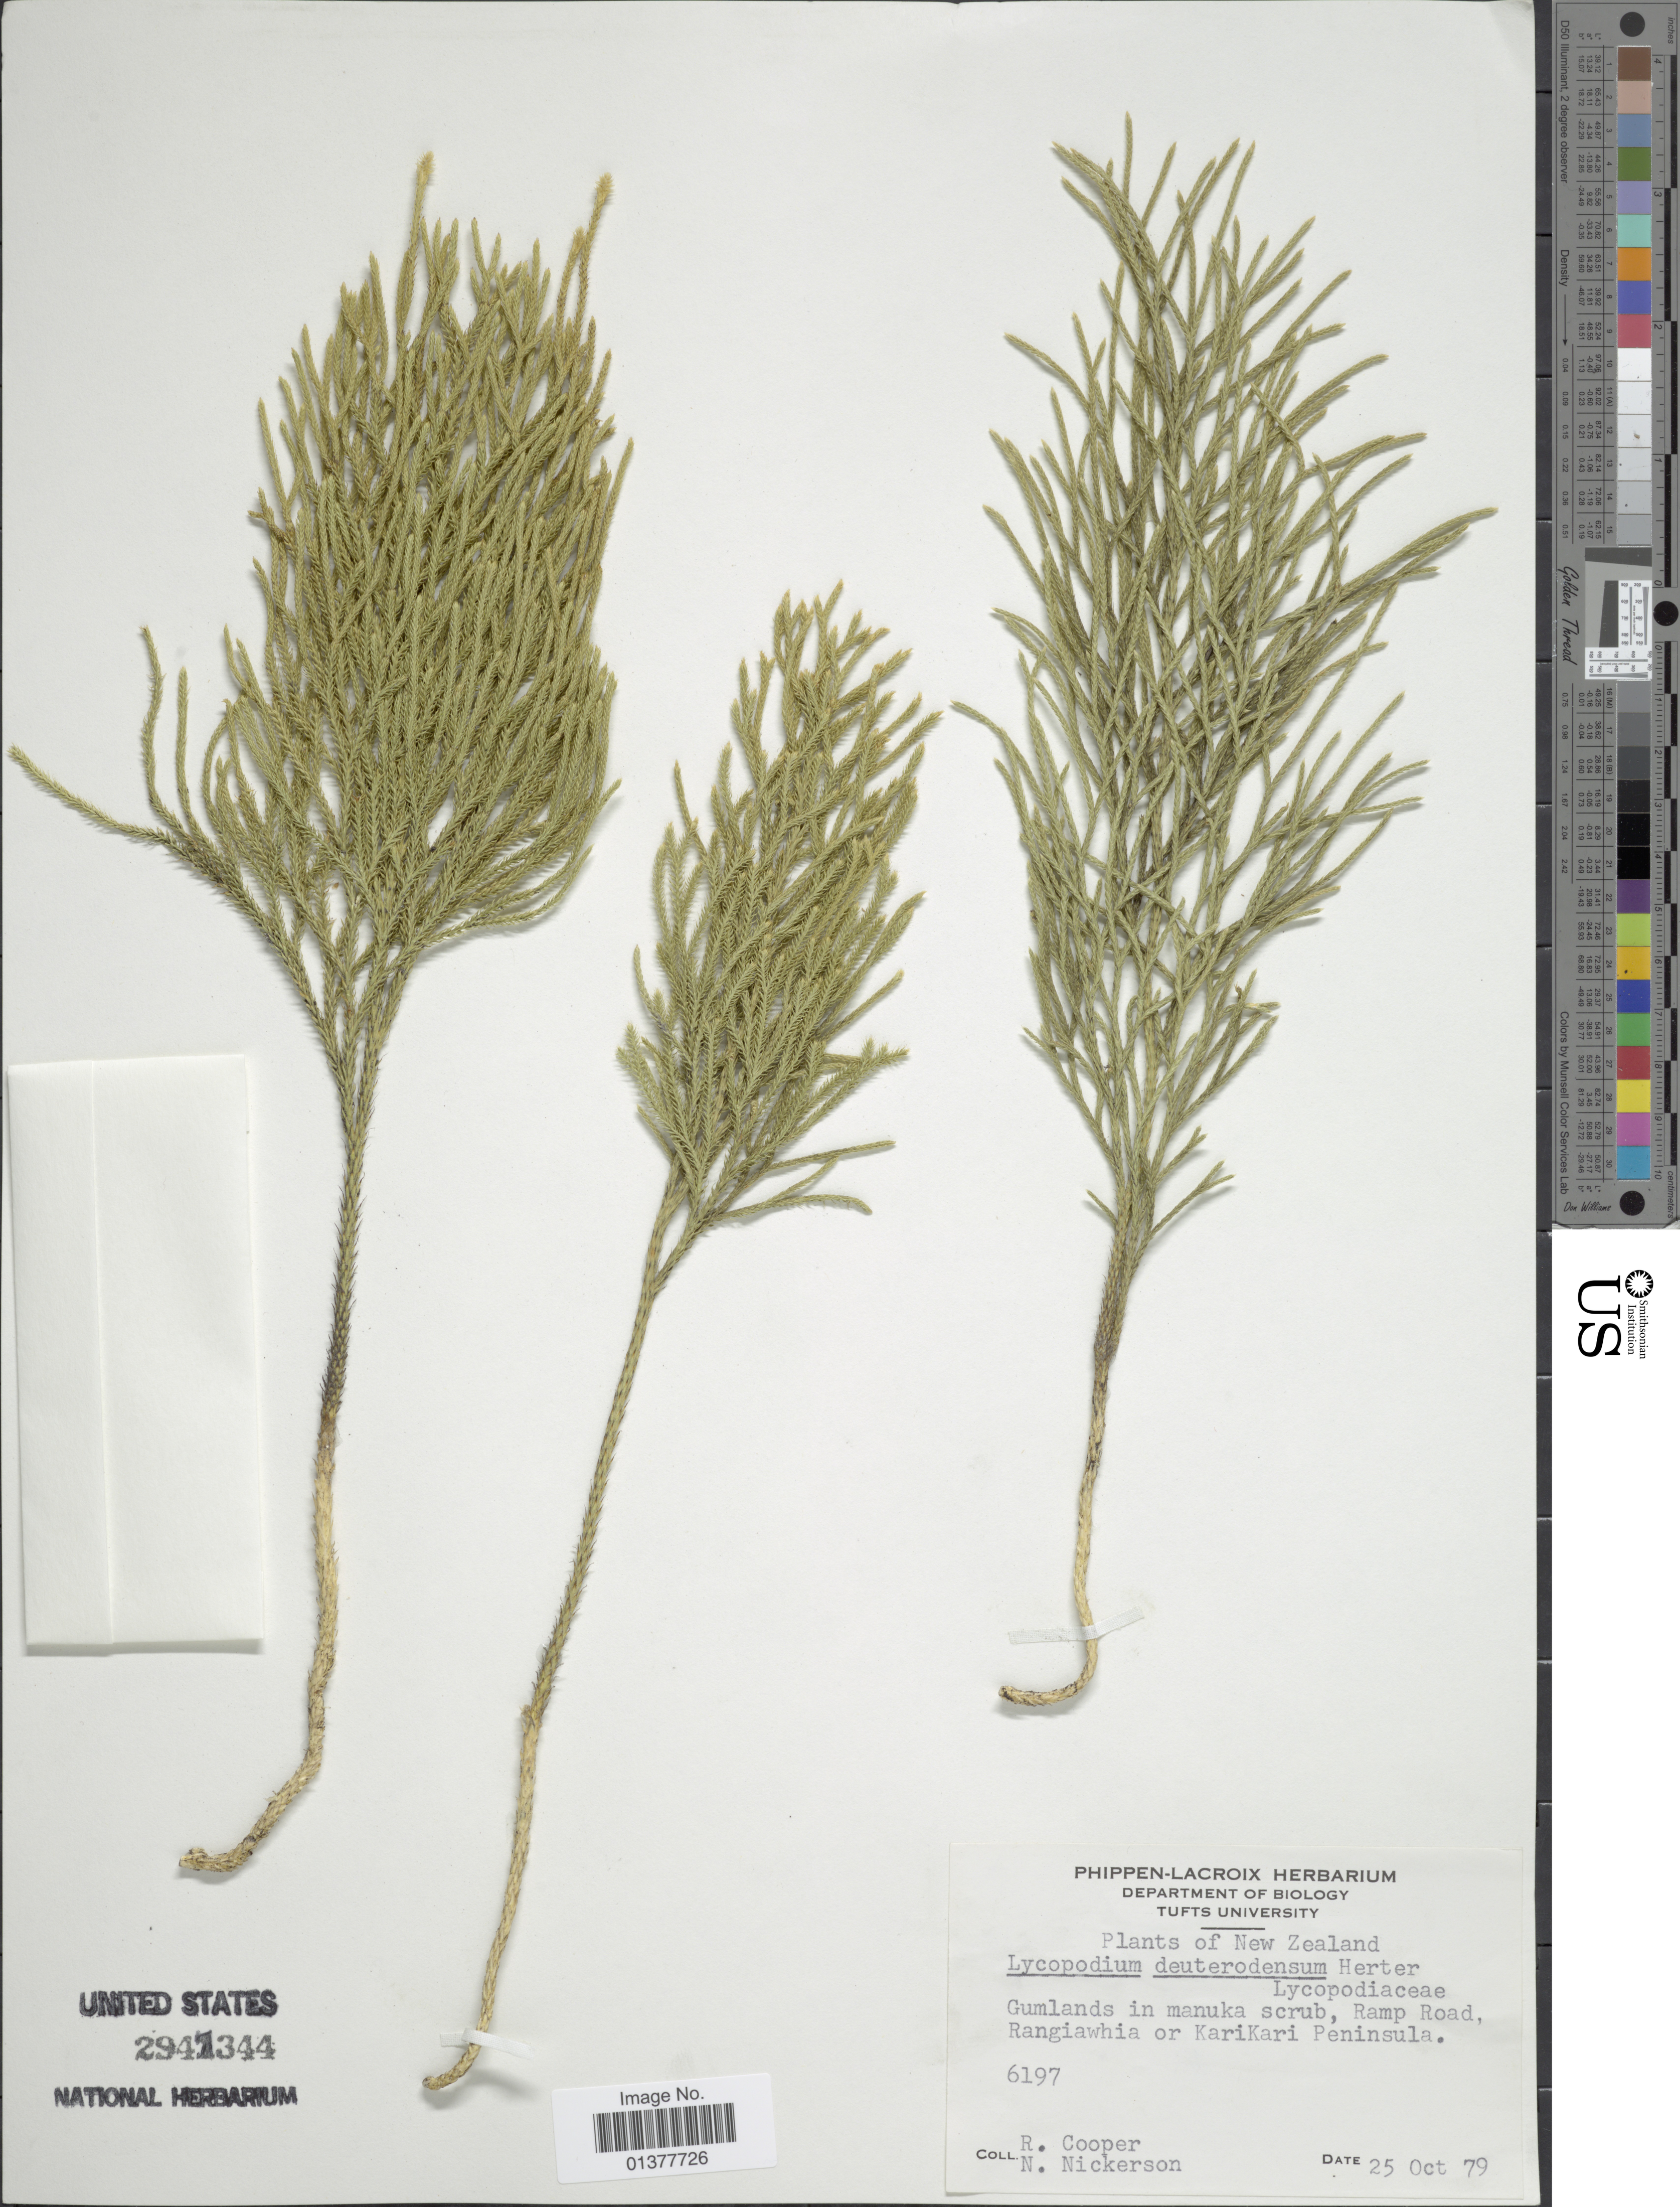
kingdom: Plantae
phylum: Tracheophyta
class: Lycopodiopsida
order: Lycopodiales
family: Lycopodiaceae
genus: Pseudolycopodium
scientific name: Pseudolycopodium densum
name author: (Rothm.) Holub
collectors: R. Cooper & N. Nickerson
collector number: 6197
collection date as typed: Transcribed d/m/y: 25/10/79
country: New Zealand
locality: Gumlands in manuka scrub, Ramp Road, Rangiawhaia or Karikari Peninsula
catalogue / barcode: US 2941344